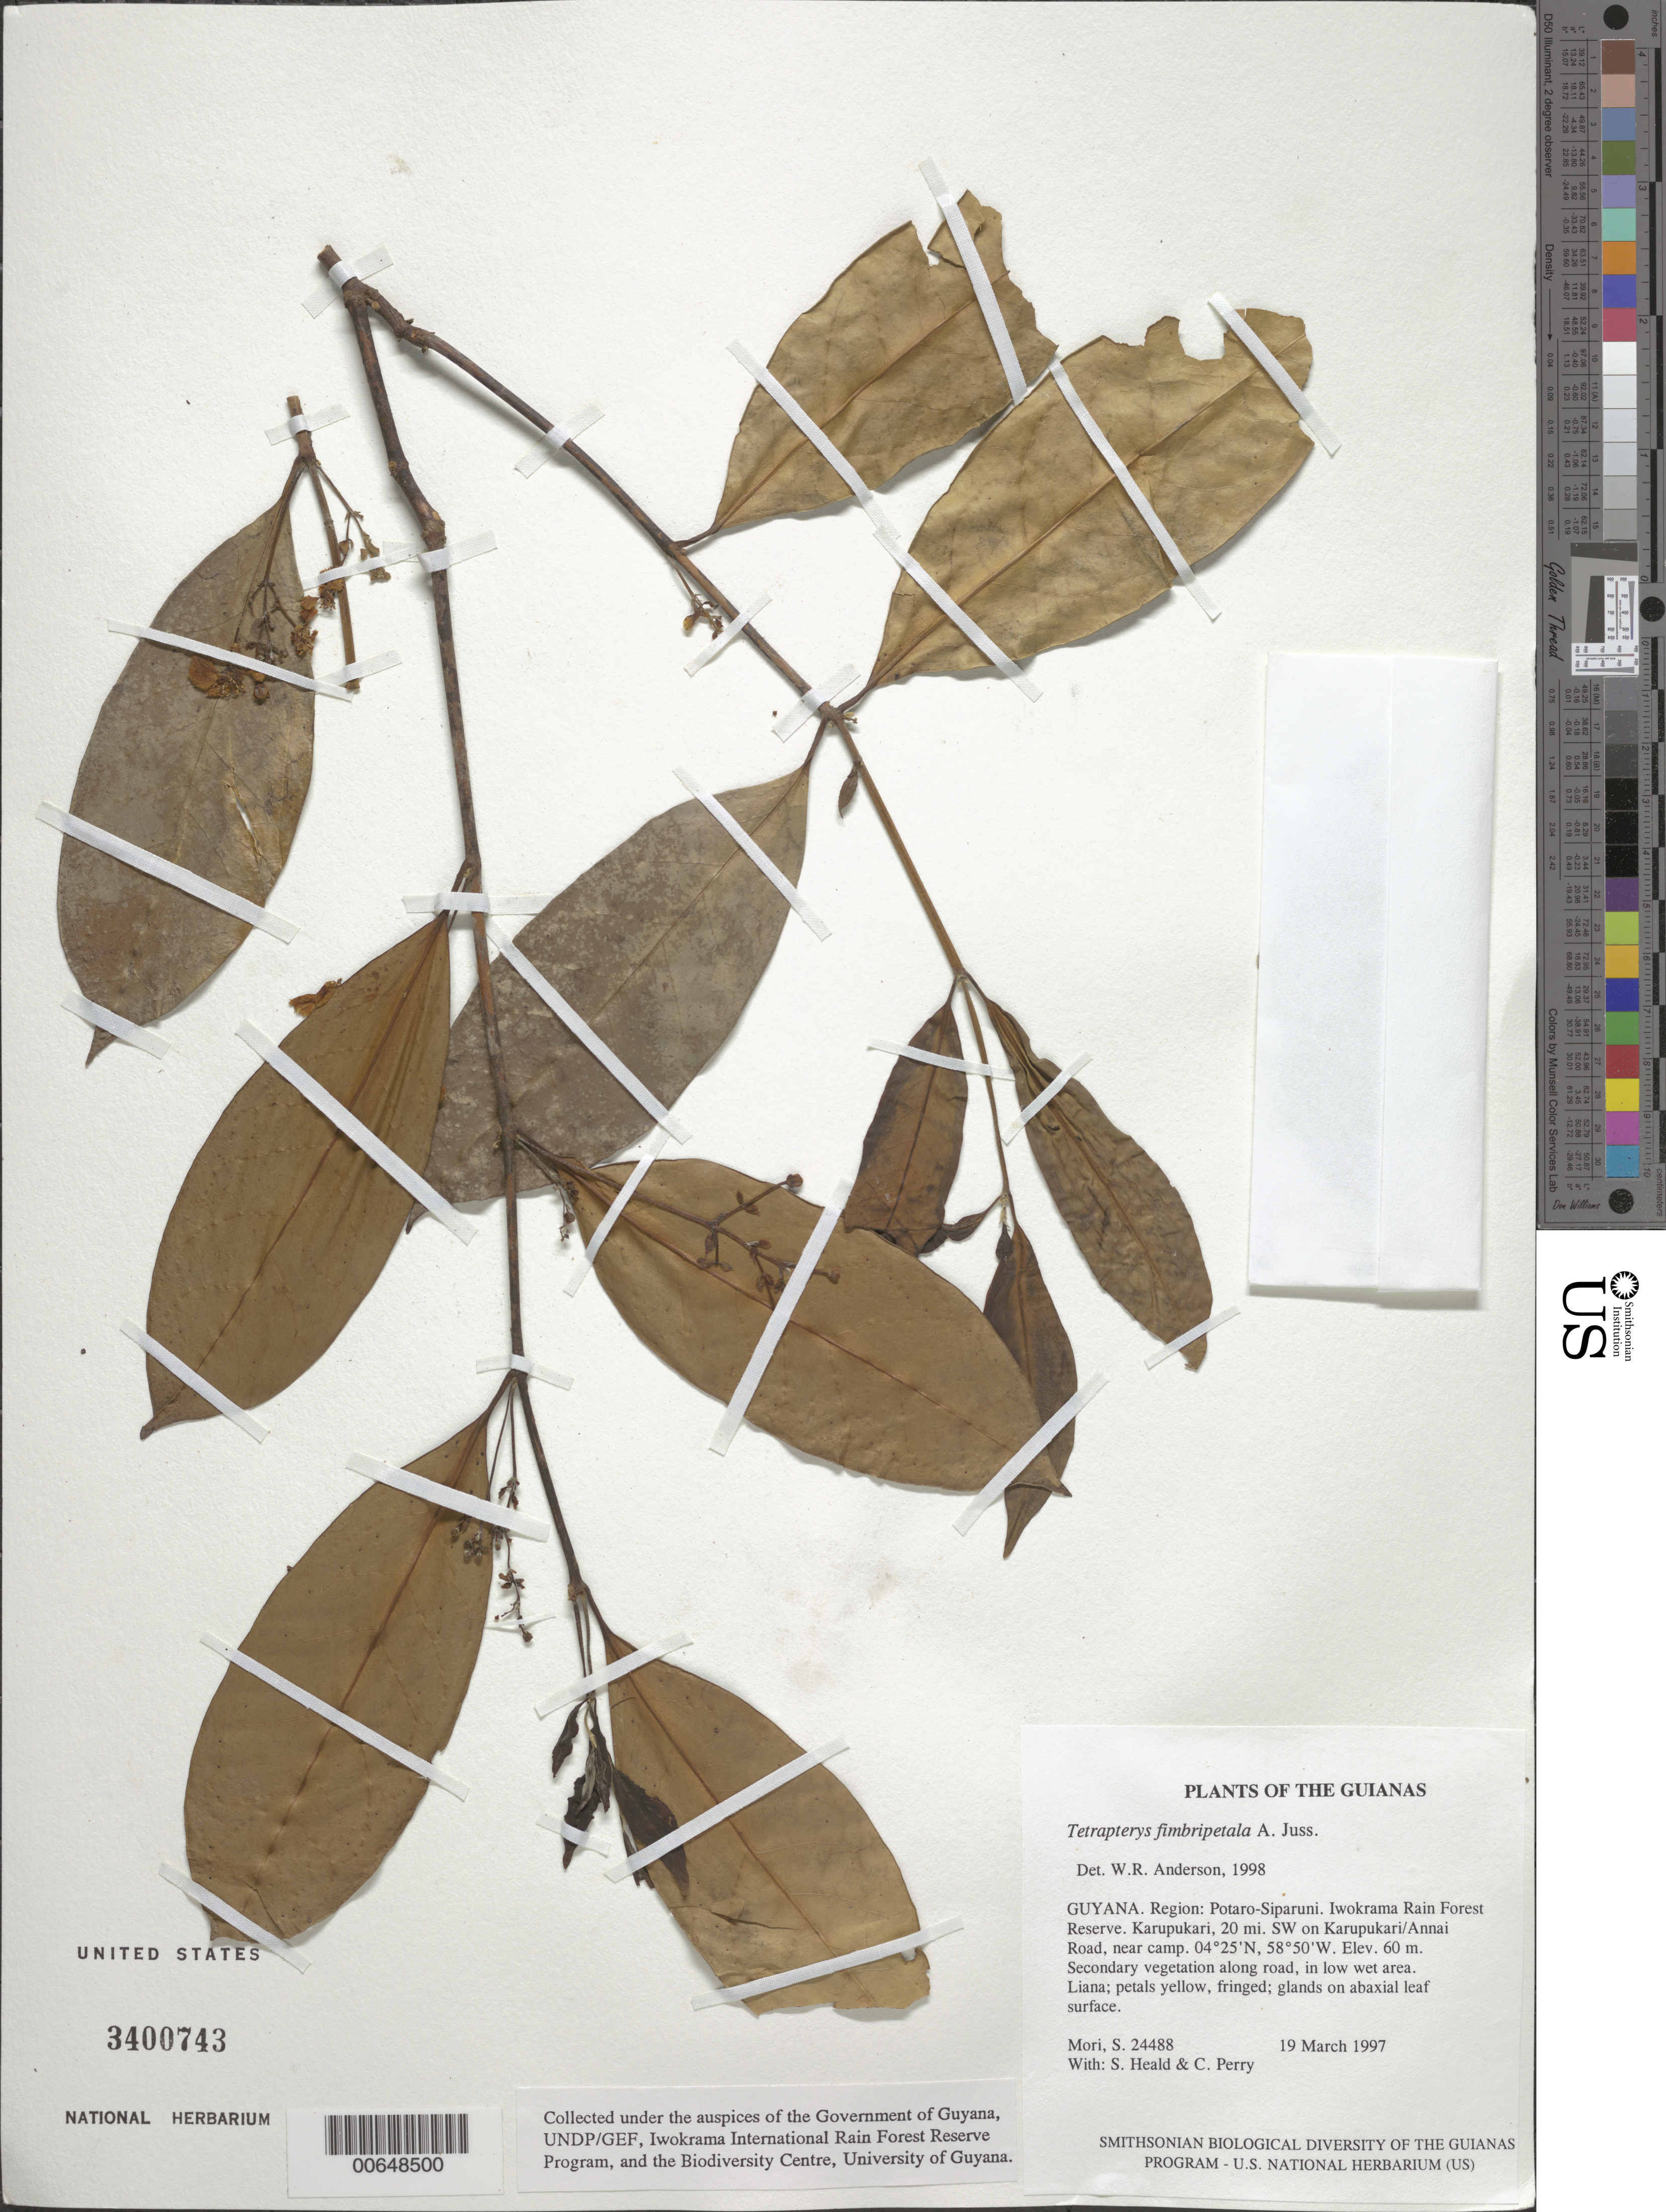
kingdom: Plantae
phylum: Tracheophyta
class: Magnoliopsida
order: Malpighiales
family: Malpighiaceae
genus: Glicophyllum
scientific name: Glicophyllum fimbripetalum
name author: (A. Juss.) R.F. Almeida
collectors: S. Mori, S. Heald & C. Perry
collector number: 24488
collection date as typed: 19 March 1997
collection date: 1997-03-19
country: Guyana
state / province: Potaro-Siparuni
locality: Iwokrama Rain Forest Reserve. Karupukari, 20 mi. SW on Karupukari/Annai Road, near camp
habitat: Secondary vegetation along road, in low wet area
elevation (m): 60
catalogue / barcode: US 3400743